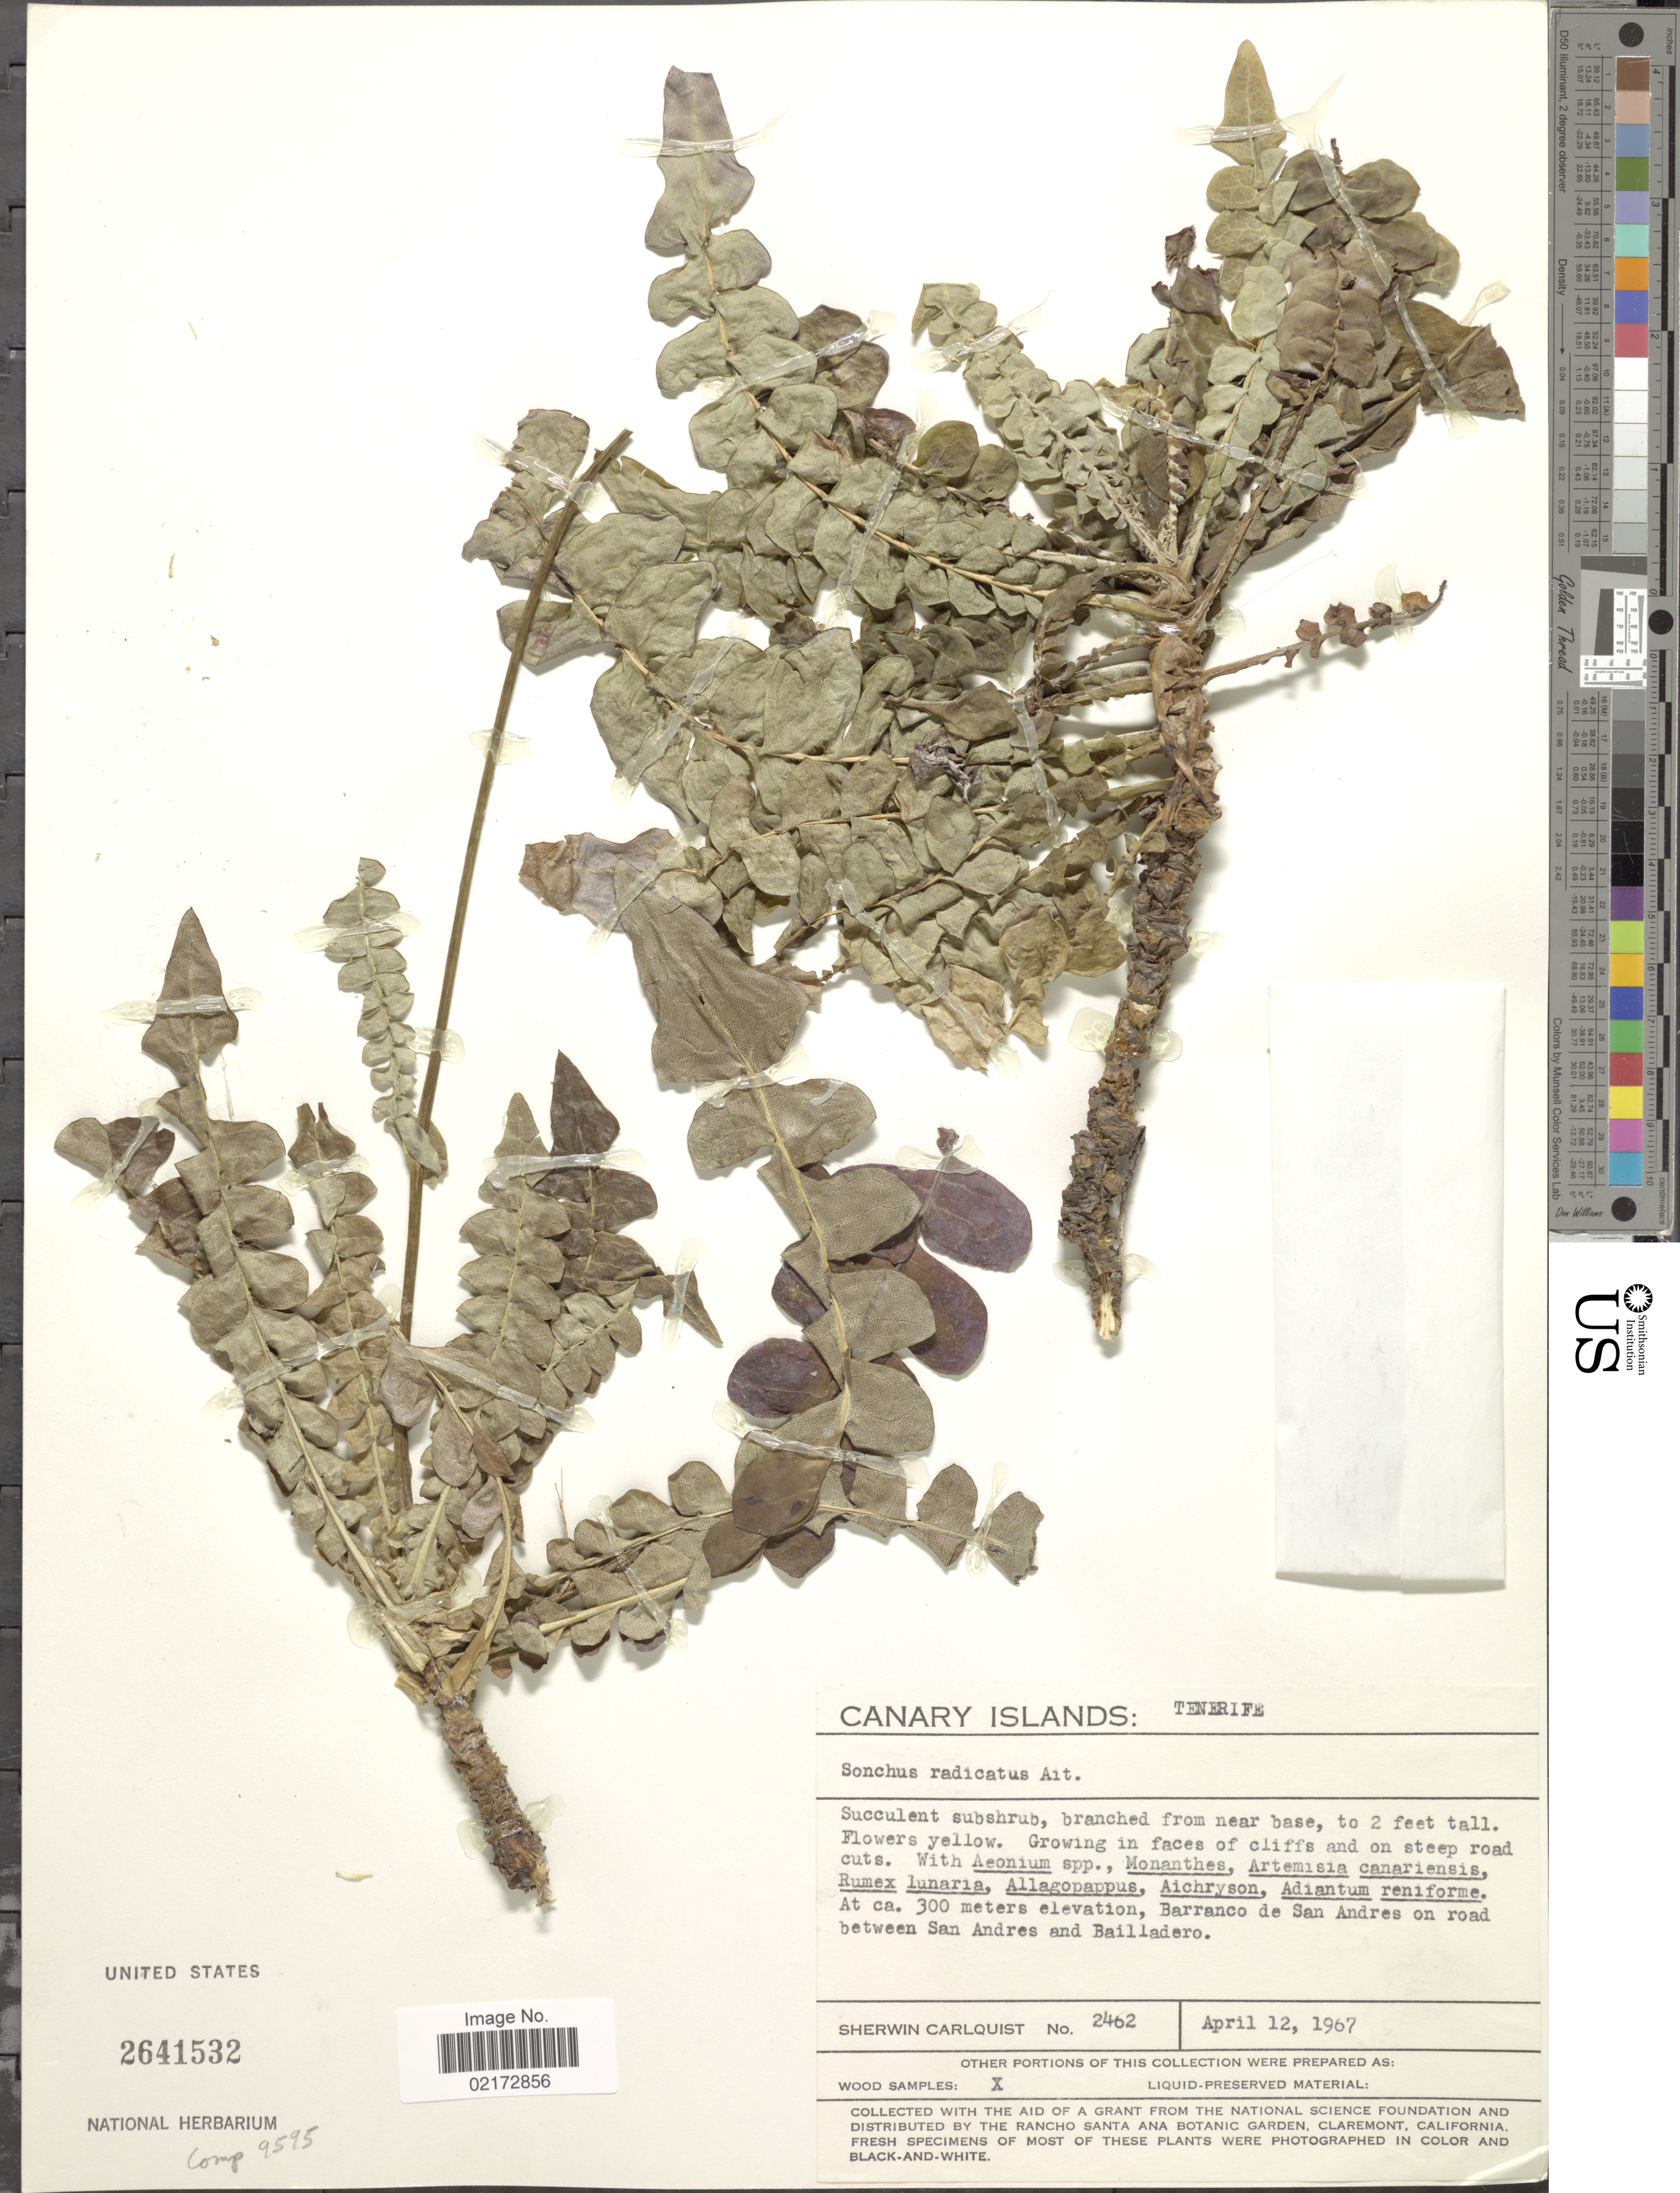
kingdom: Plantae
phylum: Tracheophyta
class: Magnoliopsida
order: Asterales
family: Asteraceae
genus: Sonchus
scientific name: Sonchus radicatus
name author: Aiton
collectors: S. Carlquist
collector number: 2462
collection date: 1967-04-12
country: Spain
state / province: Canarias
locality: Canary Islands, Tenerife, Barranco de San Andres on road between San Andres and Bailladero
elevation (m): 300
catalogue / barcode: US 2641532